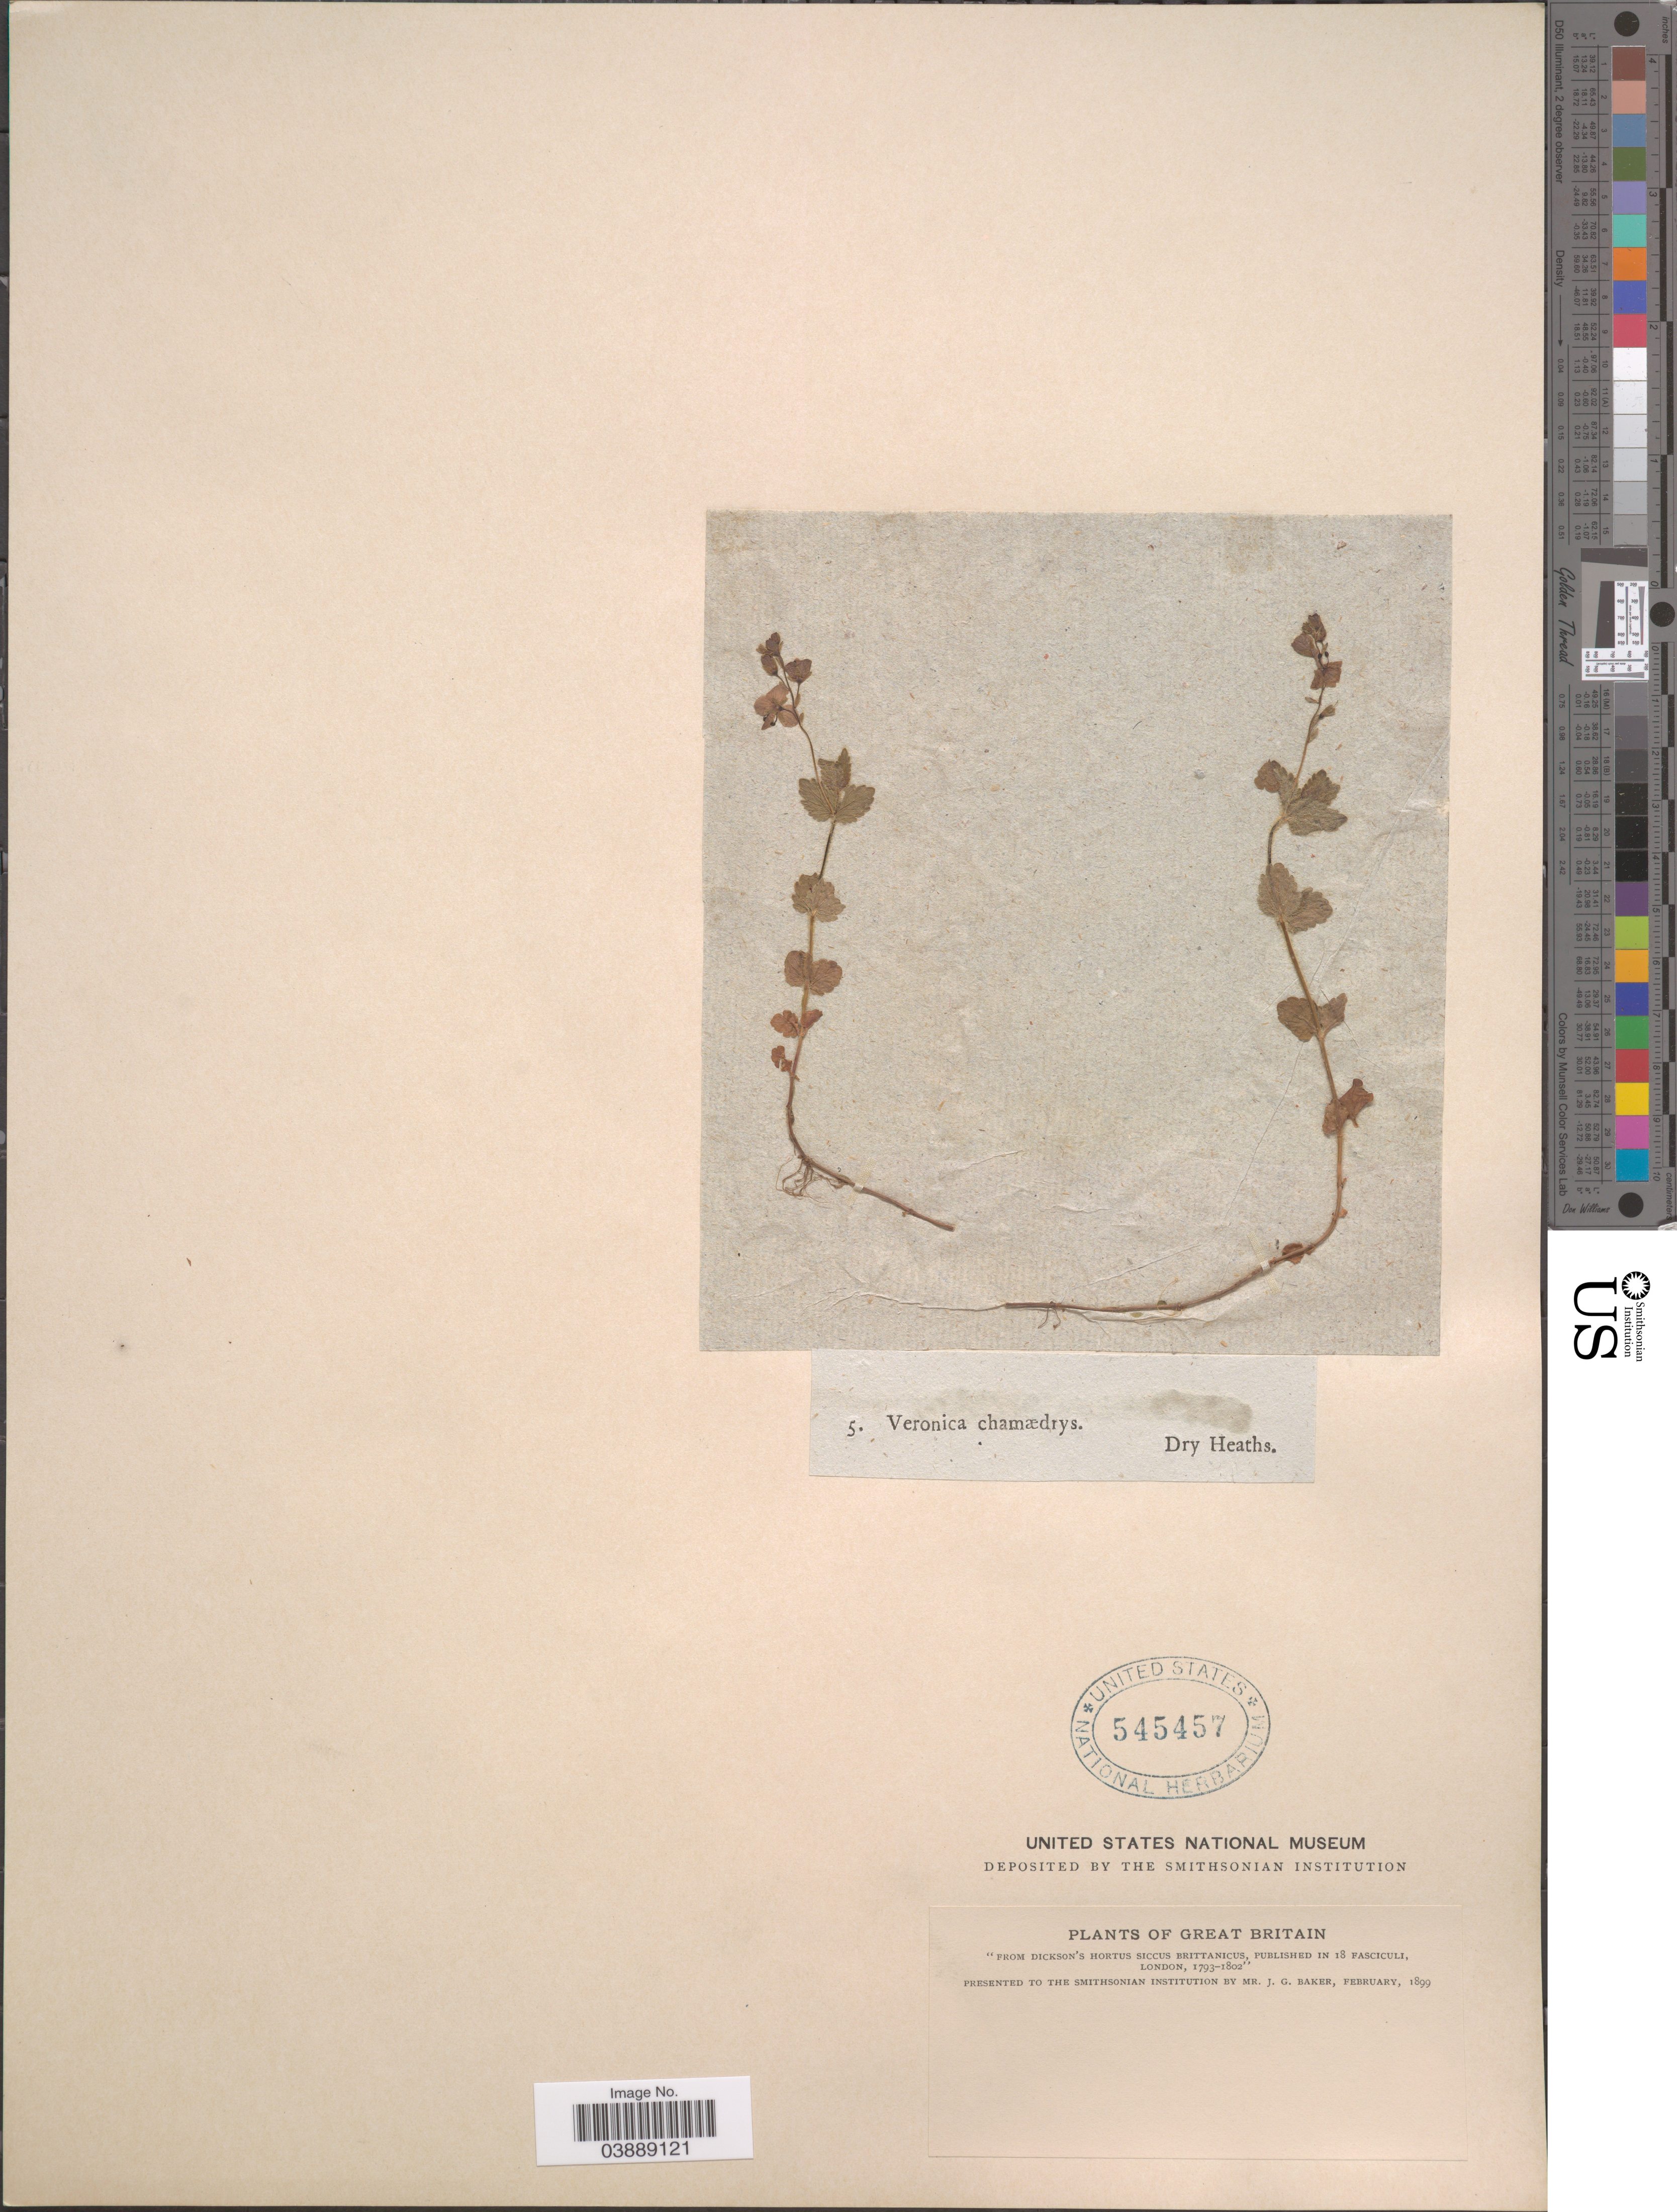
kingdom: Plantae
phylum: Tracheophyta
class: Magnoliopsida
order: Lamiales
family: Plantaginaceae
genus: Veronica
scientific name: Veronica chamaedrys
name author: L.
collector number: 5?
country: United Kingdom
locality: Great Britain.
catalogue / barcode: US 545457